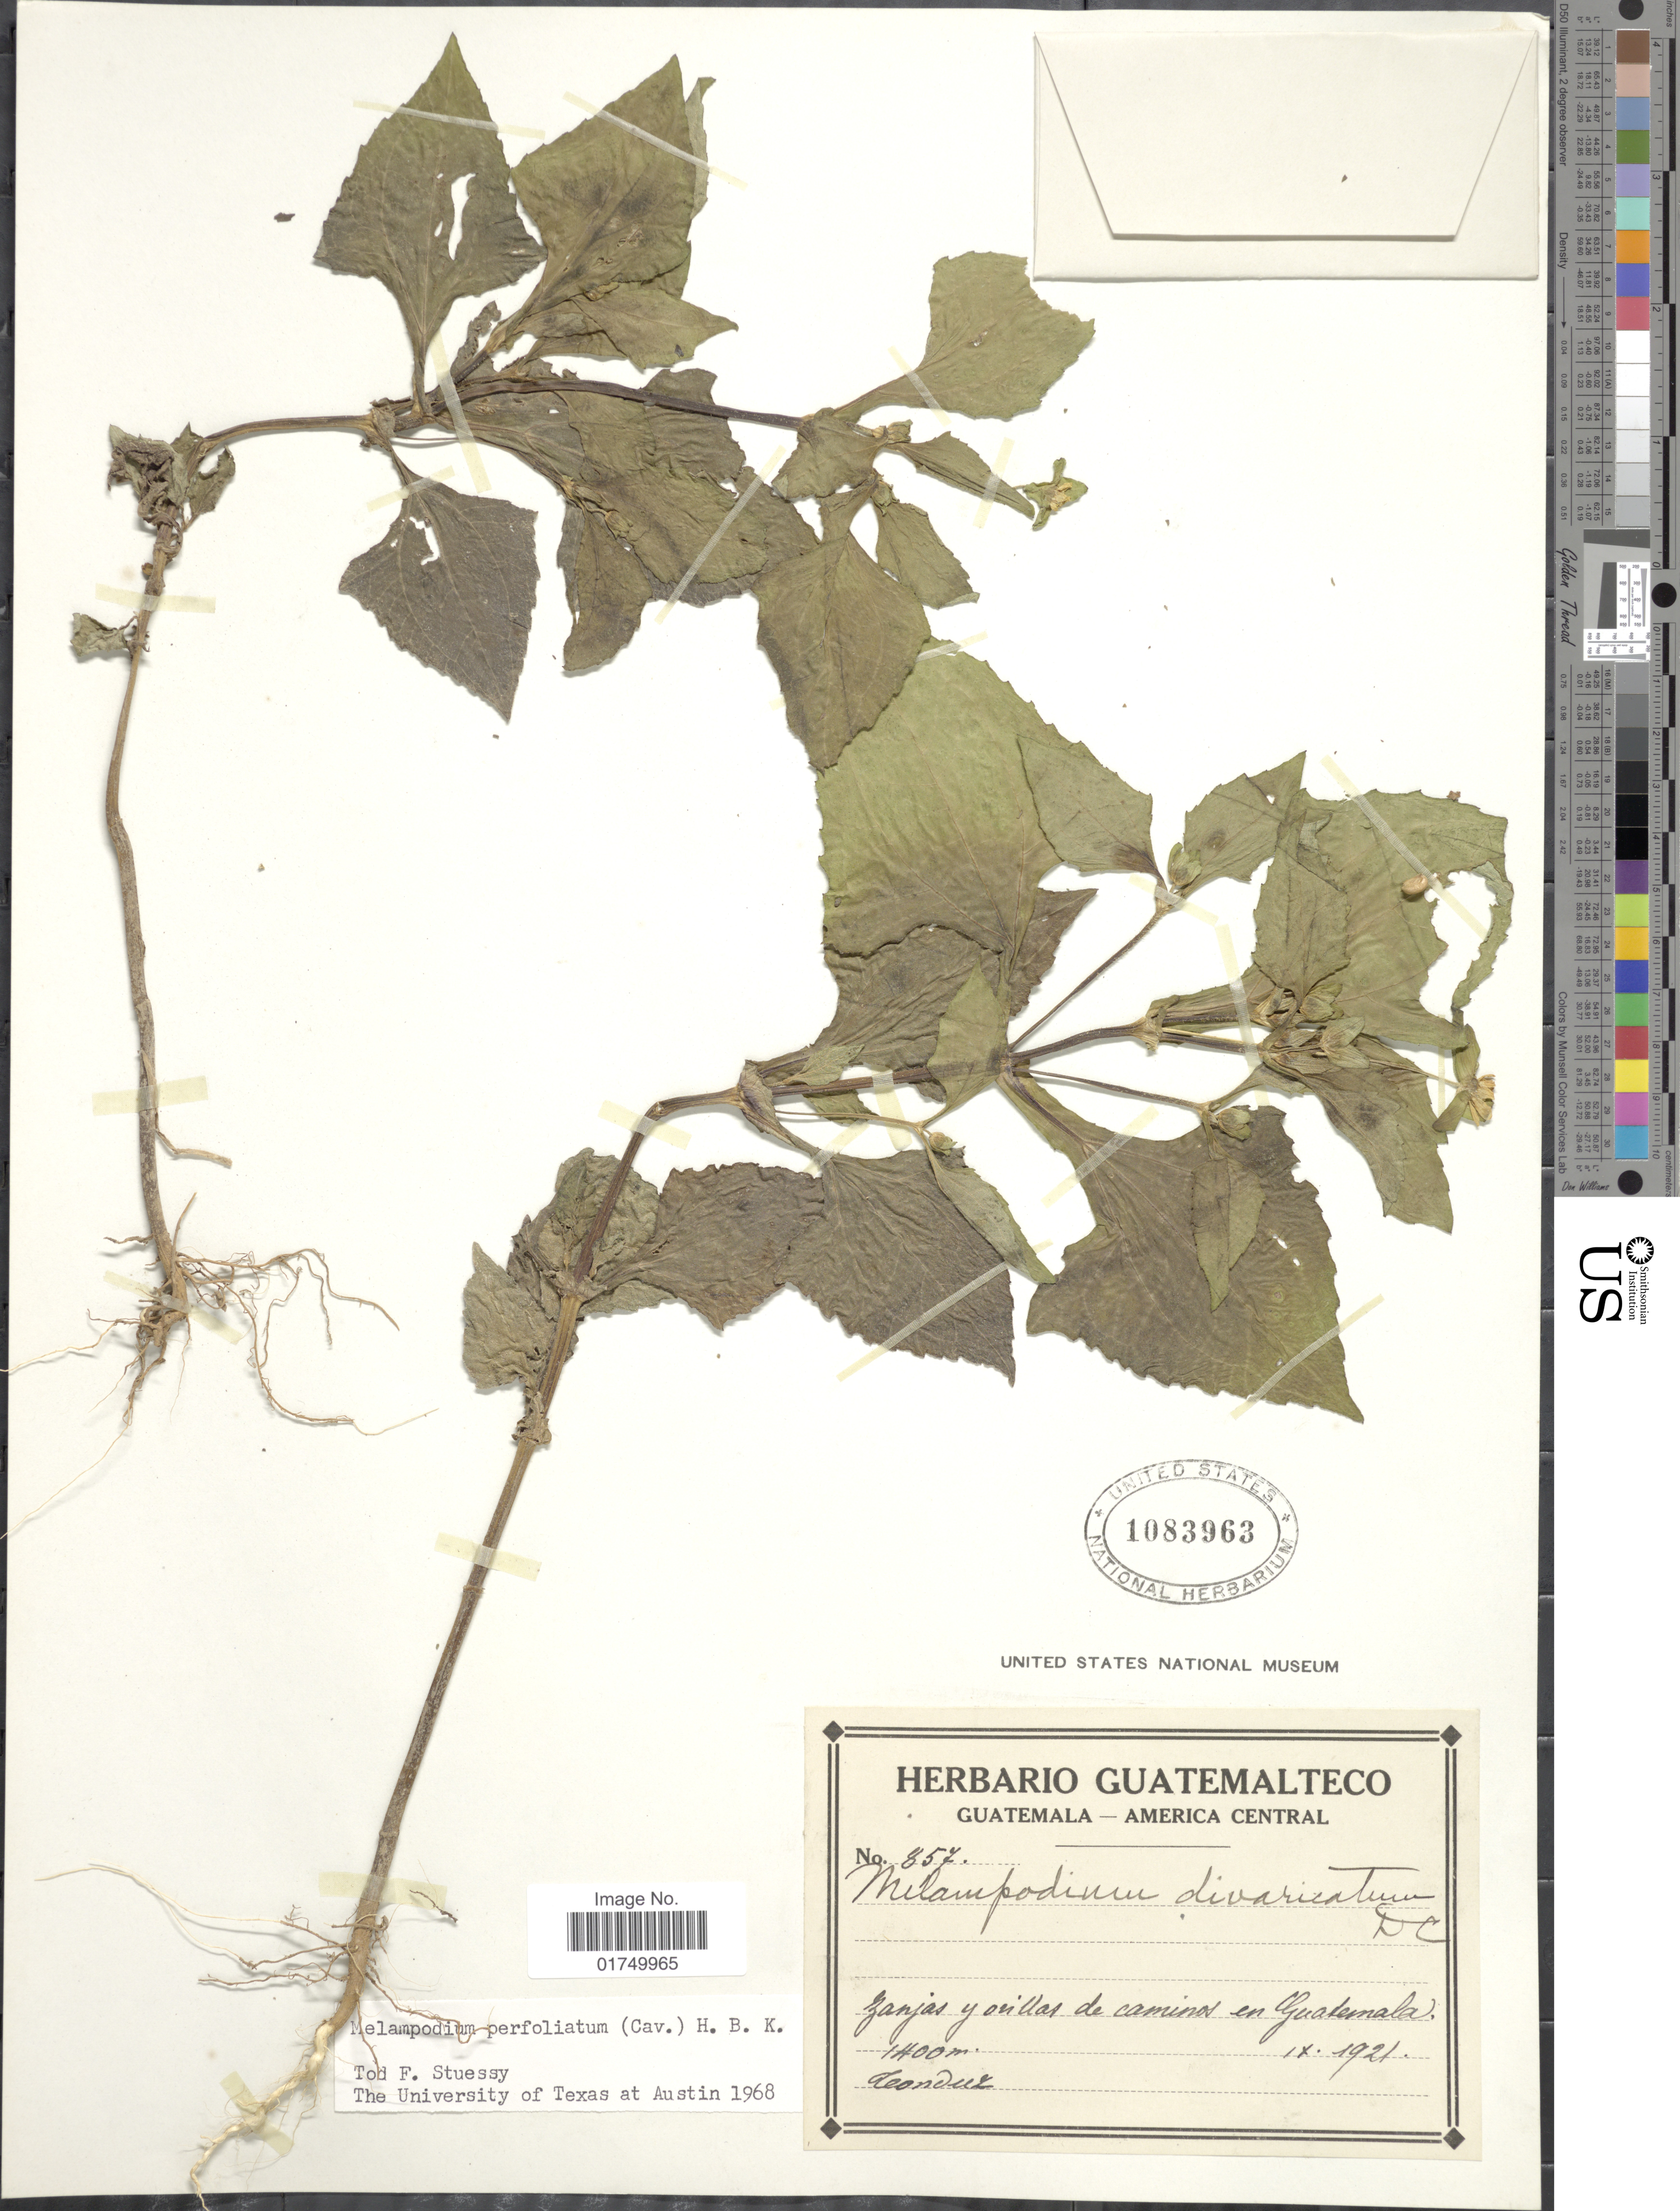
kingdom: Plantae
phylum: Tracheophyta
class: Magnoliopsida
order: Asterales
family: Asteraceae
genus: Melampodium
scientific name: Melampodium perfoliatum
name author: (Cav.) Kunth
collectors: A. Tonduz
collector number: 857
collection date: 1921-09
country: Guatemala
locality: Zanjas y orillas de caminos en Guatemala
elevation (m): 1400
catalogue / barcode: US 1083963